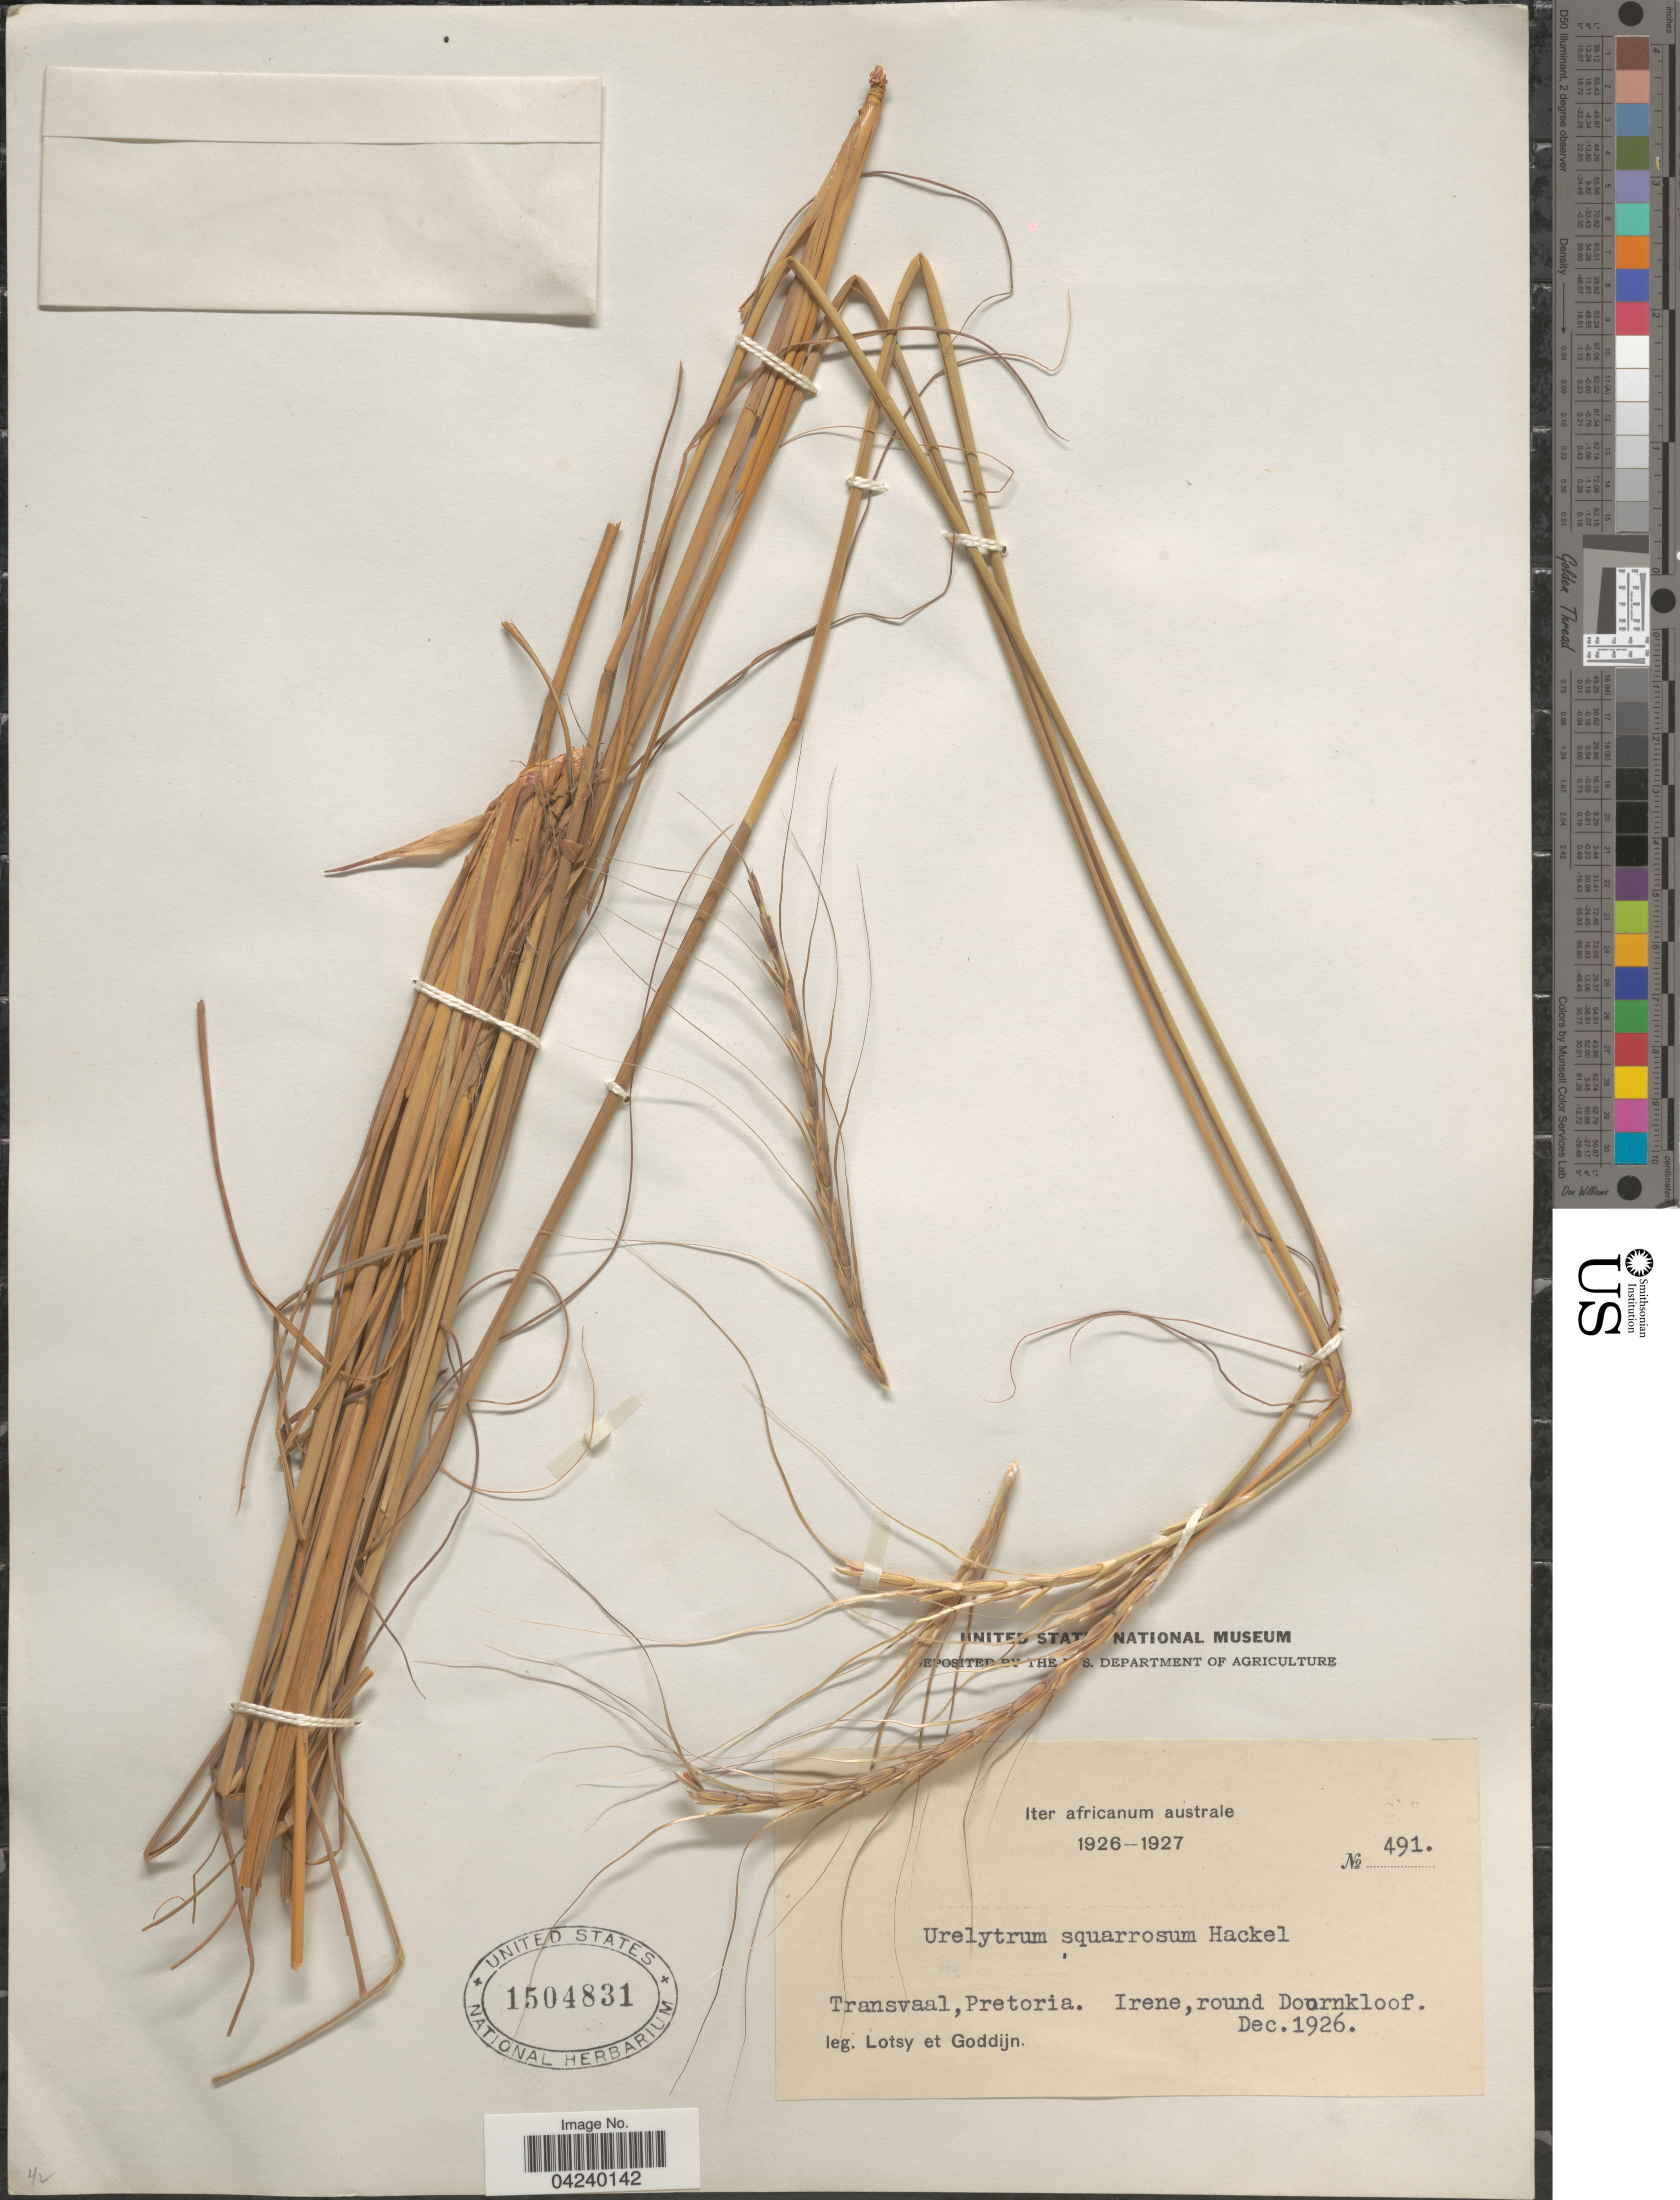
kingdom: Plantae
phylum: Tracheophyta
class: Liliopsida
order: Poales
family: Poaceae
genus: Urelytrum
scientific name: Urelytrum agropyroides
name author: (Hack.) Hack.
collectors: Lotsy & Goddijn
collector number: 491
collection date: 1926-12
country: South Africa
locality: Iter africanum australe 1926-1927. Transvaal, Pretoria. Irene, round Doornkloof.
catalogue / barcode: US 1504831